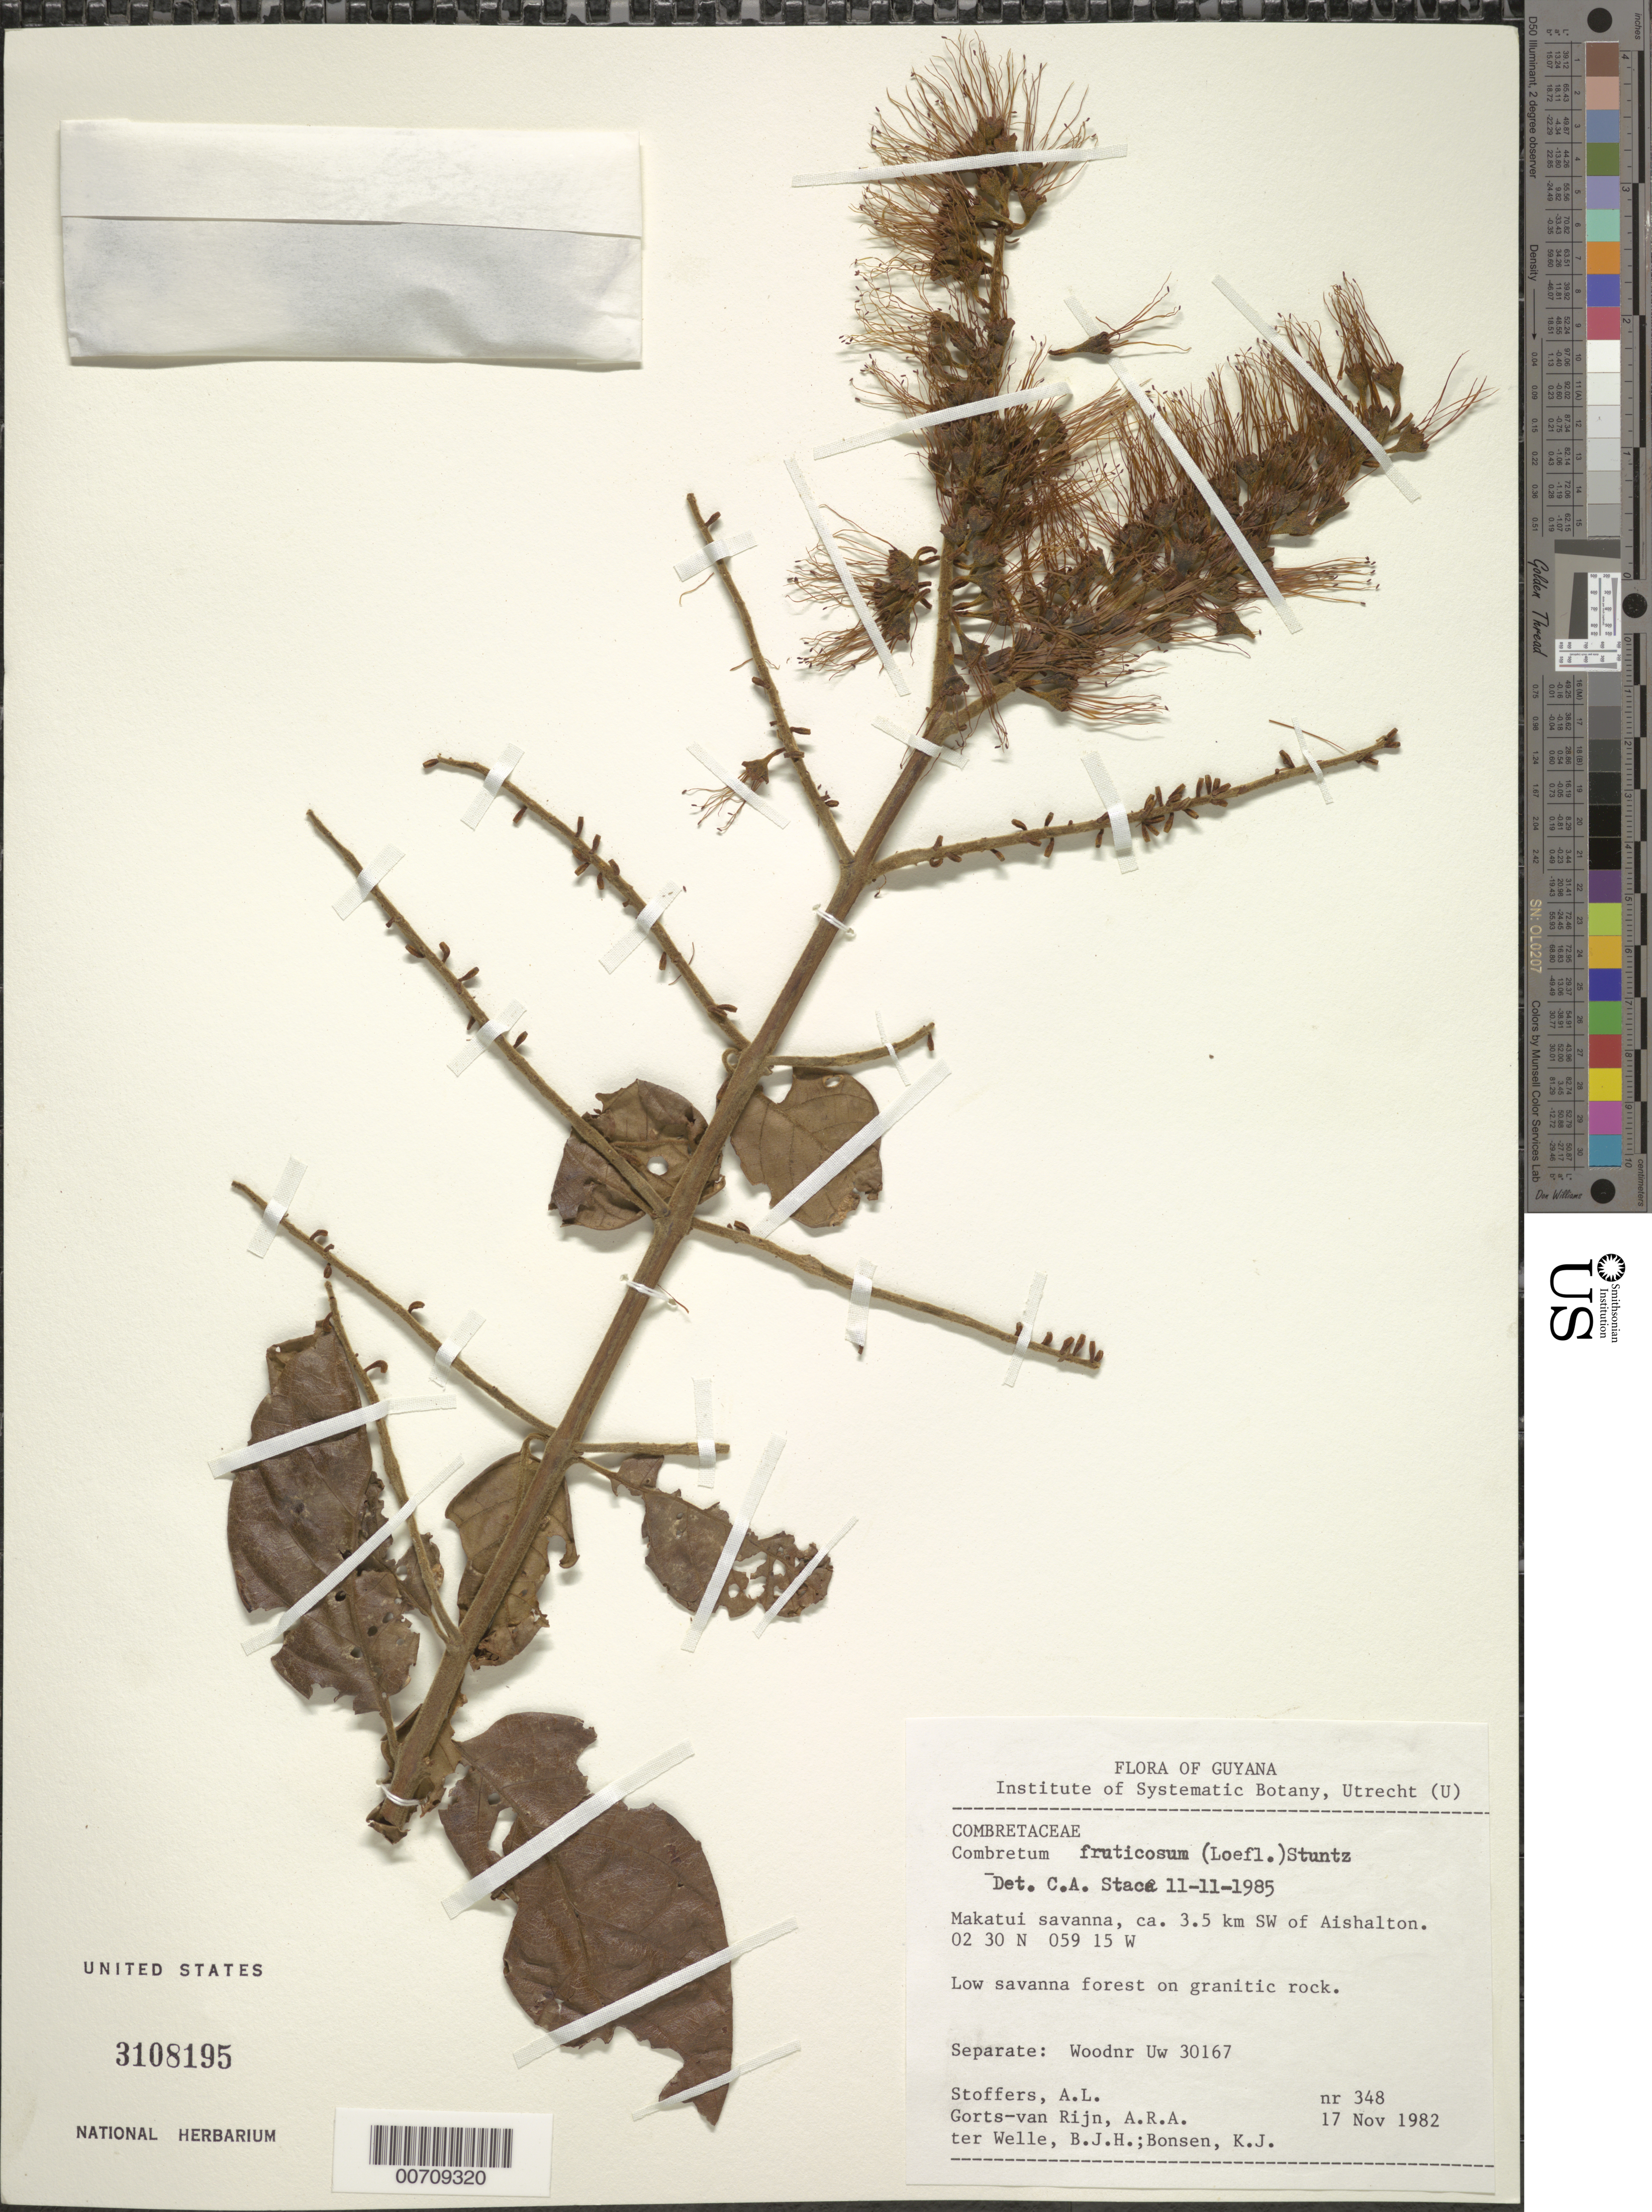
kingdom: Plantae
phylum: Tracheophyta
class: Magnoliopsida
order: Myrtales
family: Combretaceae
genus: Combretum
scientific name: Combretum fruticosum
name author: (Loefl.) Stuntz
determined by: Stace, C. A.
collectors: A. Stoffers, A. .R. A. Görts-van Rijn, B. Welle & K. Bonsen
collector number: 348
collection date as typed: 17-Nov-82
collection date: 1982-11-17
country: Guyana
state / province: U. Takutu-U. Essequibo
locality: Makatui savanna, ca. 3.5 km SW of Aishalton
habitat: Low savanna forest on granitic rock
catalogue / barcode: US 3108195